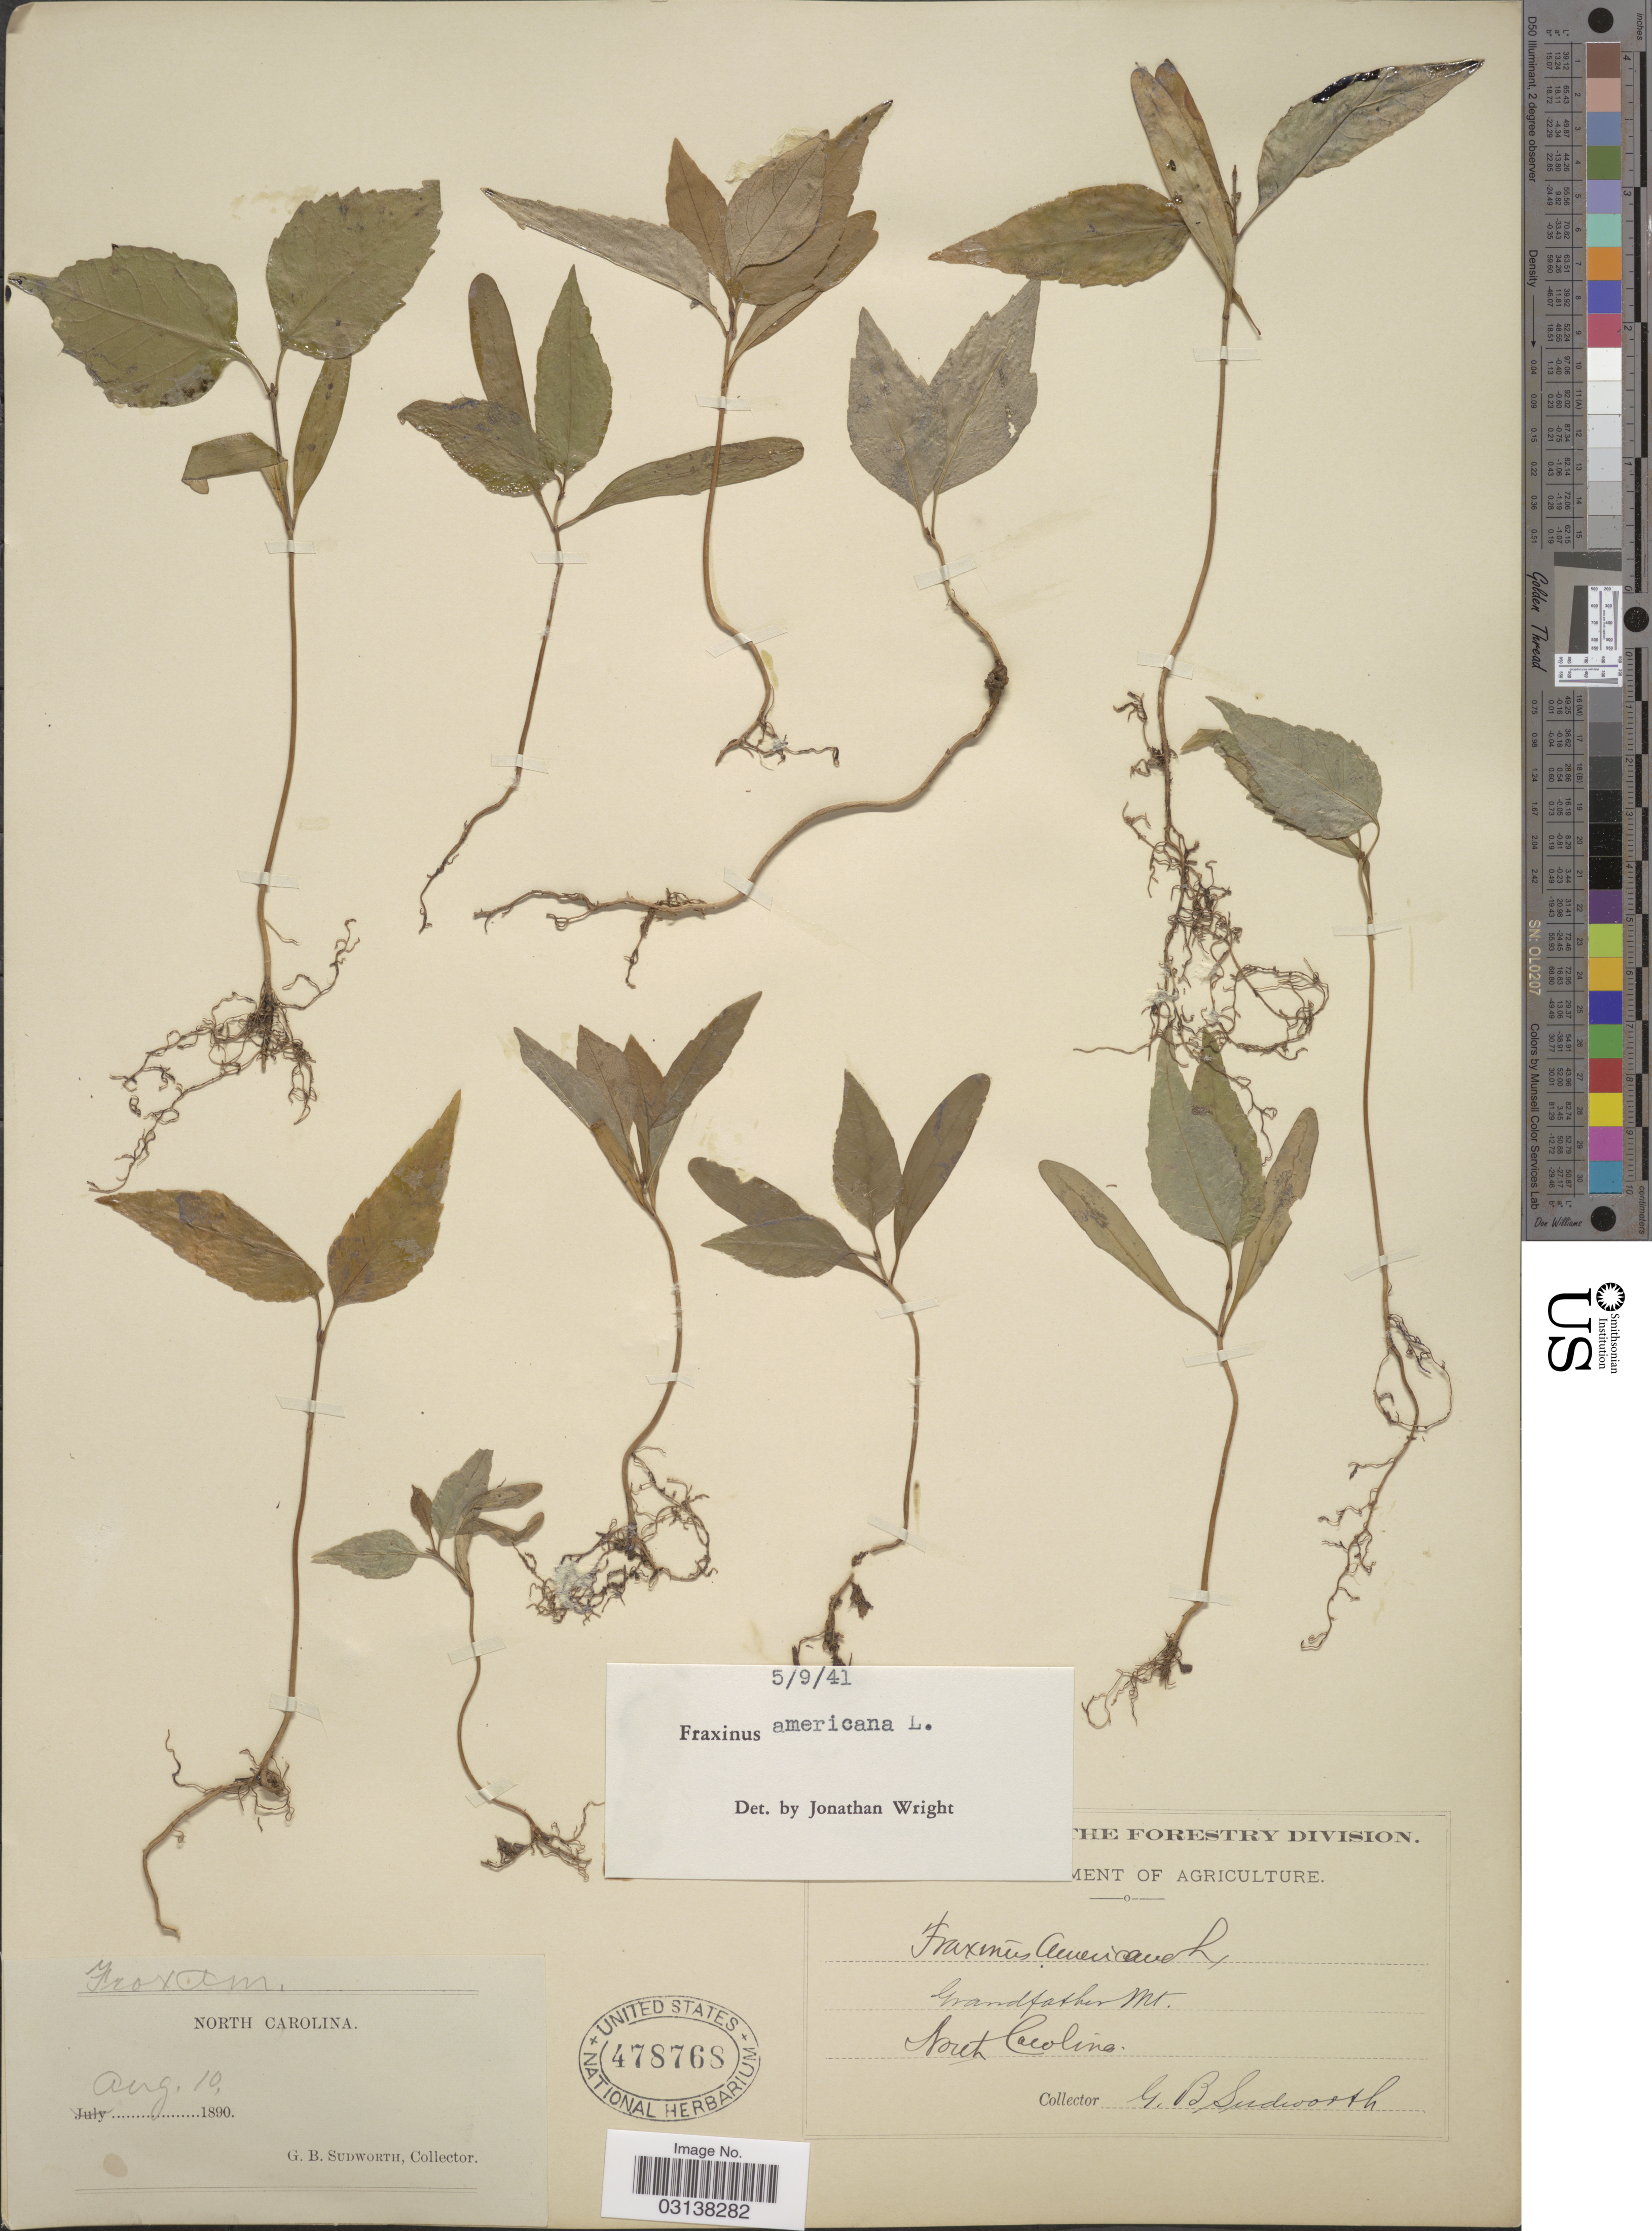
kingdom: Plantae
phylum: Tracheophyta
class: Magnoliopsida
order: Lamiales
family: Oleaceae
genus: Fraxinus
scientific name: Fraxinus americana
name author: L.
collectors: G. B. Sudworth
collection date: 1890-08-10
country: United States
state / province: North Carolina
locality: Grandfather Mt.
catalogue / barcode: US 478768